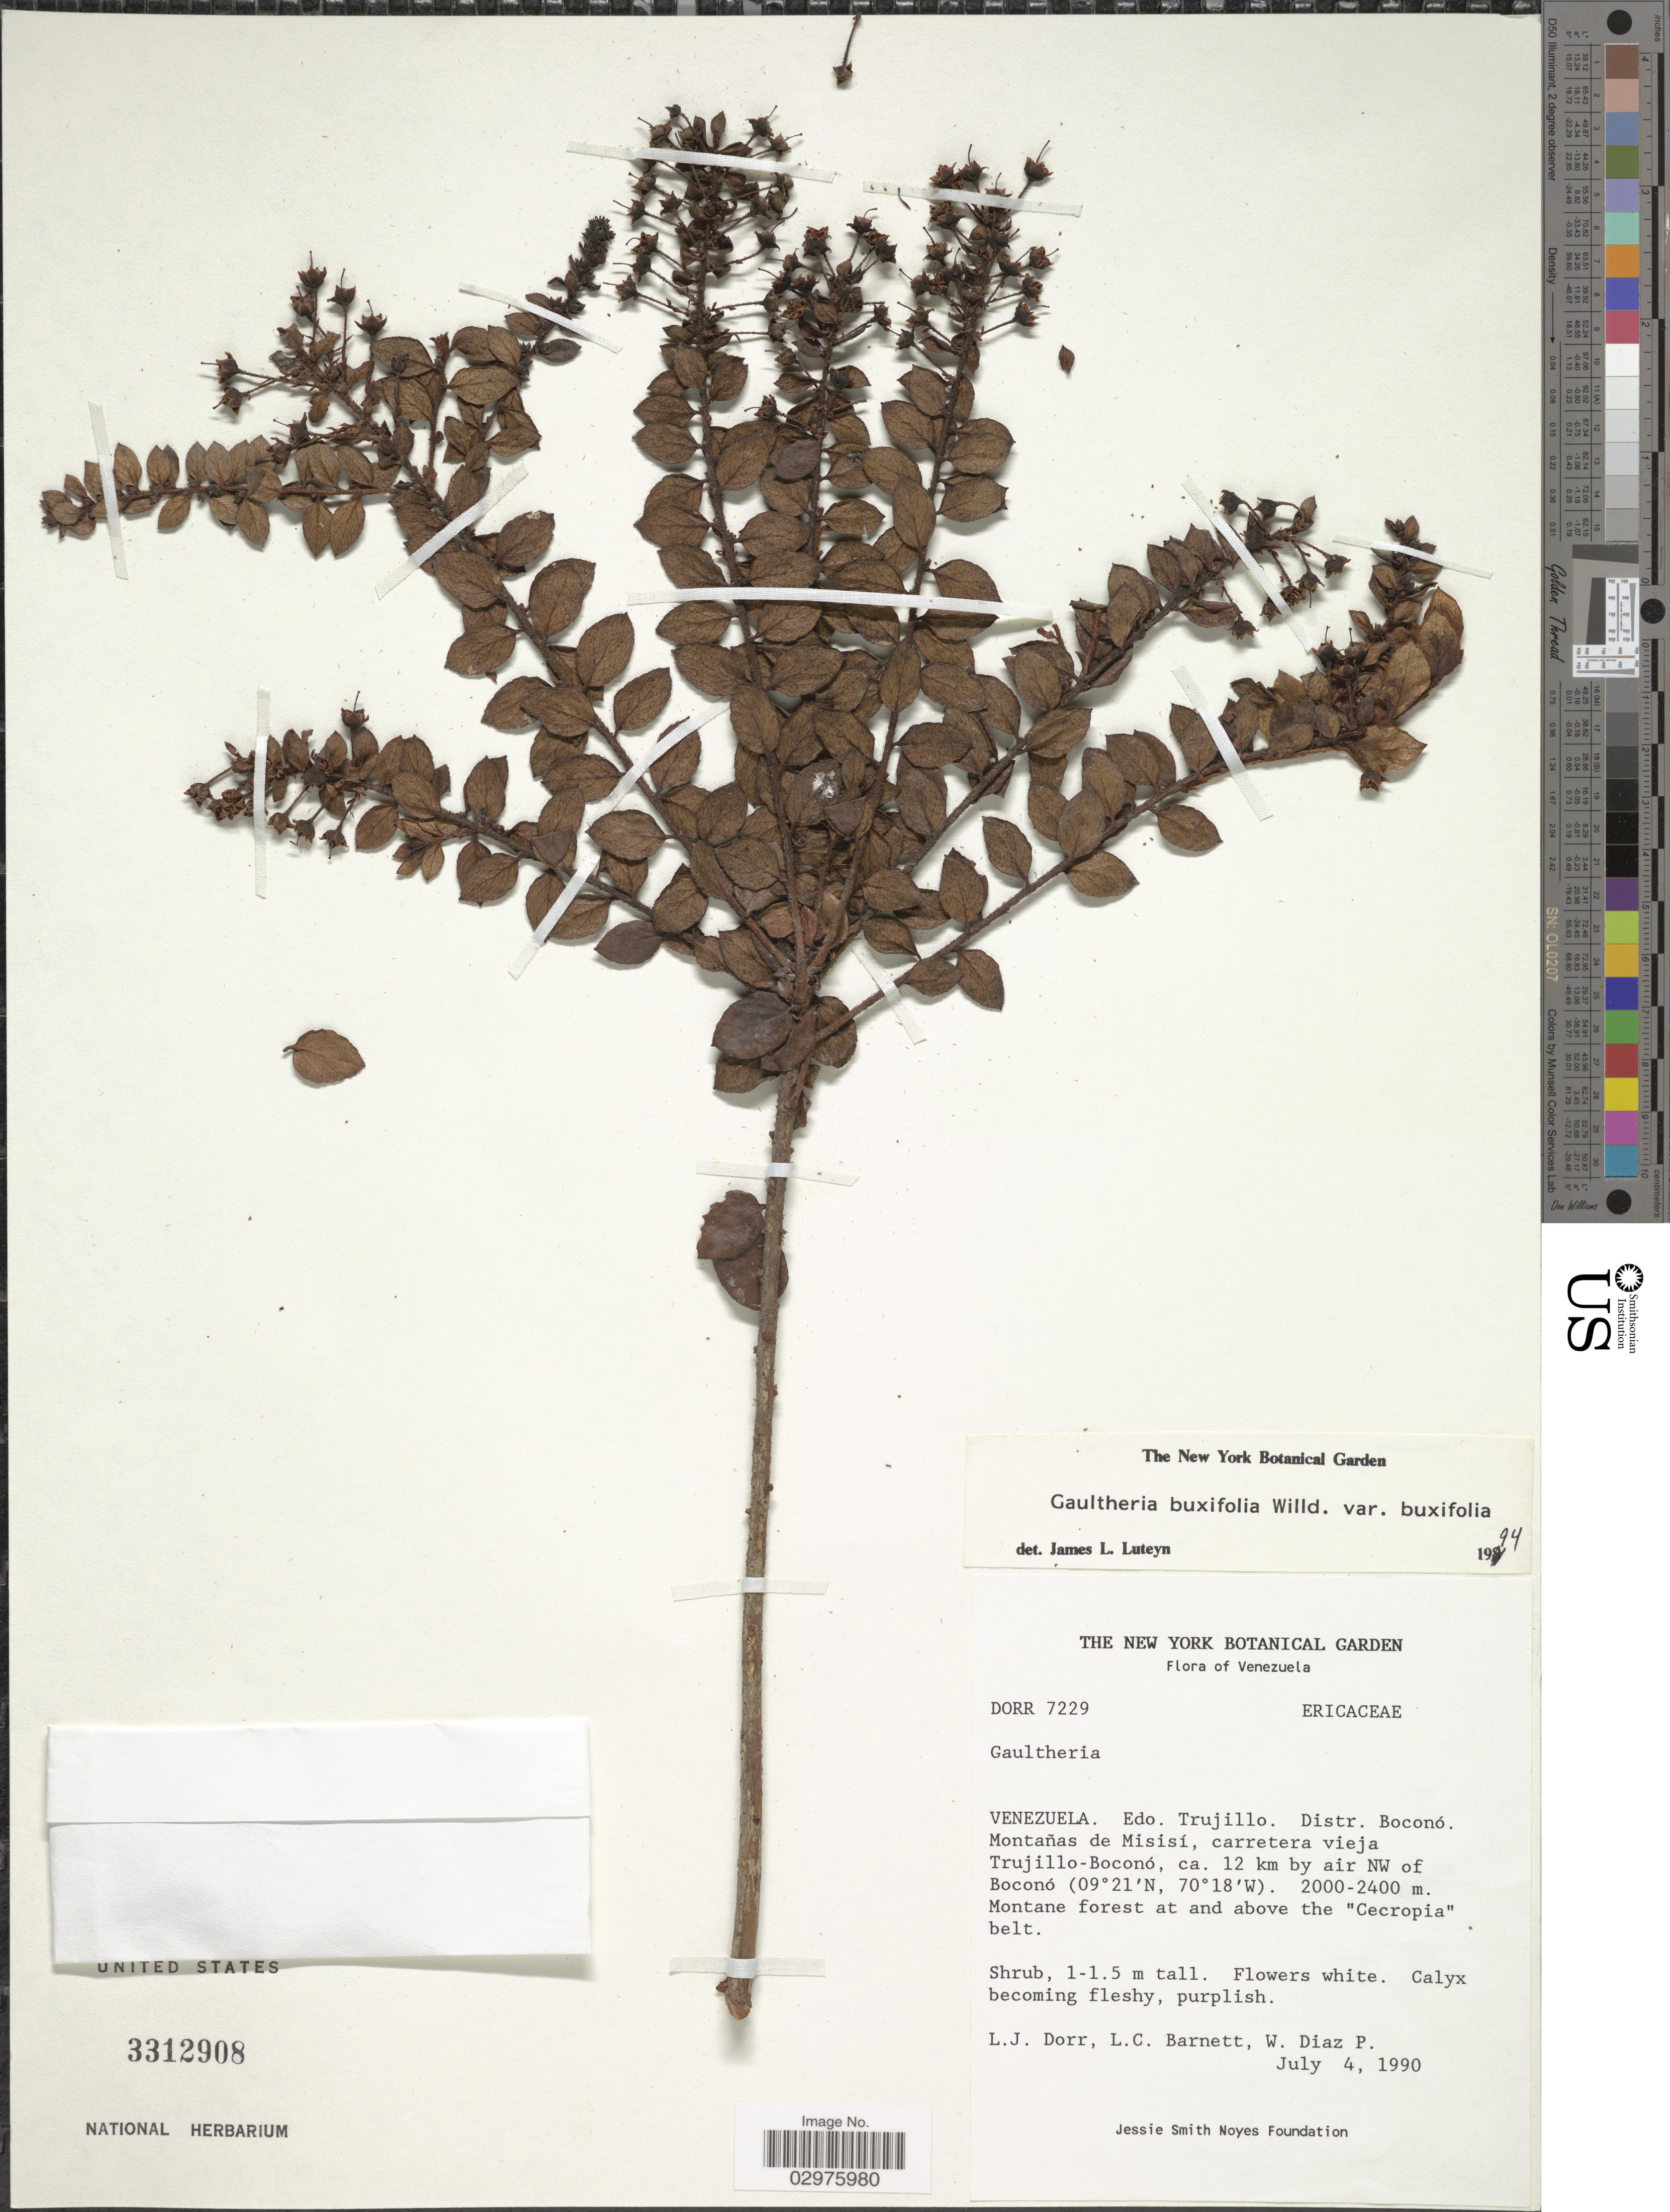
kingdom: Plantae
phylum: Tracheophyta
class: Magnoliopsida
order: Ericales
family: Ericaceae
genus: Gaultheria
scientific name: Gaultheria buxifolia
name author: Willd.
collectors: L. J. Dorr, L. C. Barnett & W. Díaz P.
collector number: DORR7229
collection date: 1990-07-04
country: Venezuela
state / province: Trujillo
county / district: Boconó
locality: Montañas de Misisi, carretera vieja Trujillo-Boconó, ca. 12 km by air NW of Boconó.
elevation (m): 2000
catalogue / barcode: US 3312908